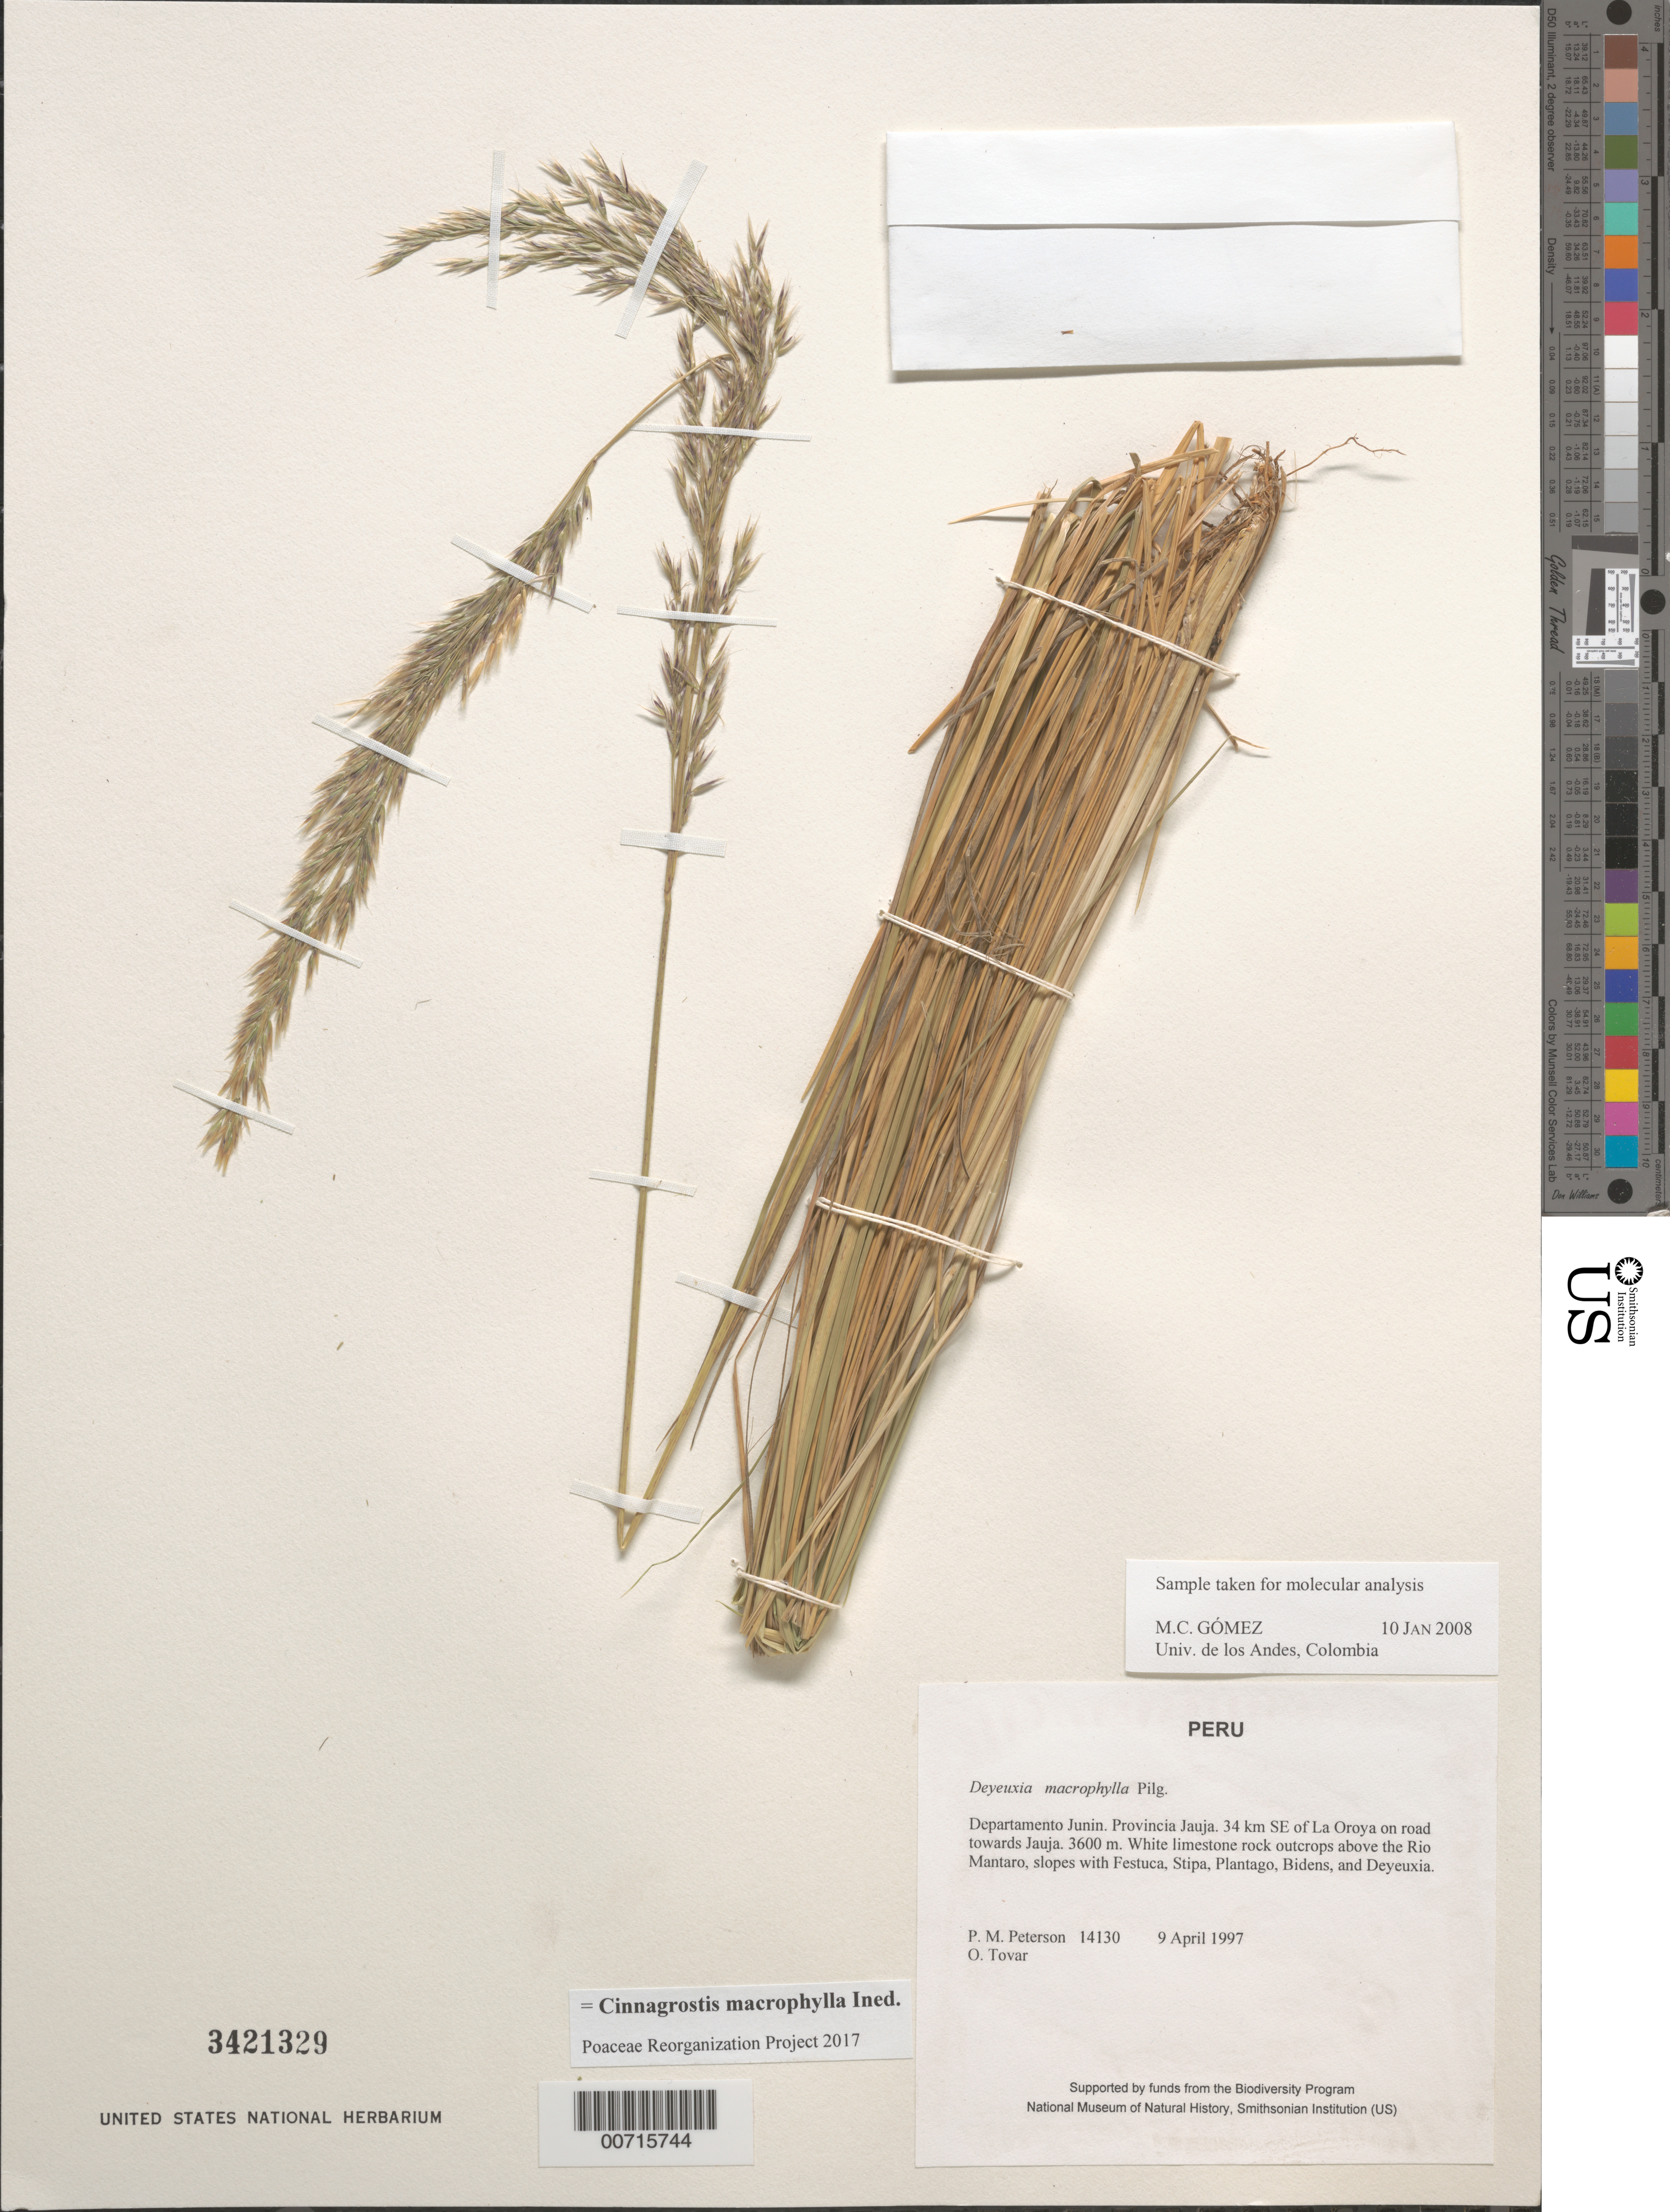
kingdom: Plantae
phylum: Tracheophyta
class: Liliopsida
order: Poales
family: Poaceae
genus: Cinnagrostis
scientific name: Cinnagrostis macrophylla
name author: (Pilg.) P.M. Peterson et al.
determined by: Poaceae Reorganization Project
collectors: P. M. Peterson & Ó. Tovar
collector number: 14130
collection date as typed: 09 Apr 1997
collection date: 1997-04-09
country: Peru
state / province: Junín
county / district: Jauja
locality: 34 km SE of La Oroya on road towards Jauja.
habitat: White limestone rock outcrops above the Rio Mantaro, slopes with Festuca, Stipa, Plantago, Bidens, and Deyeuxia.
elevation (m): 3600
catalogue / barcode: US 3421329